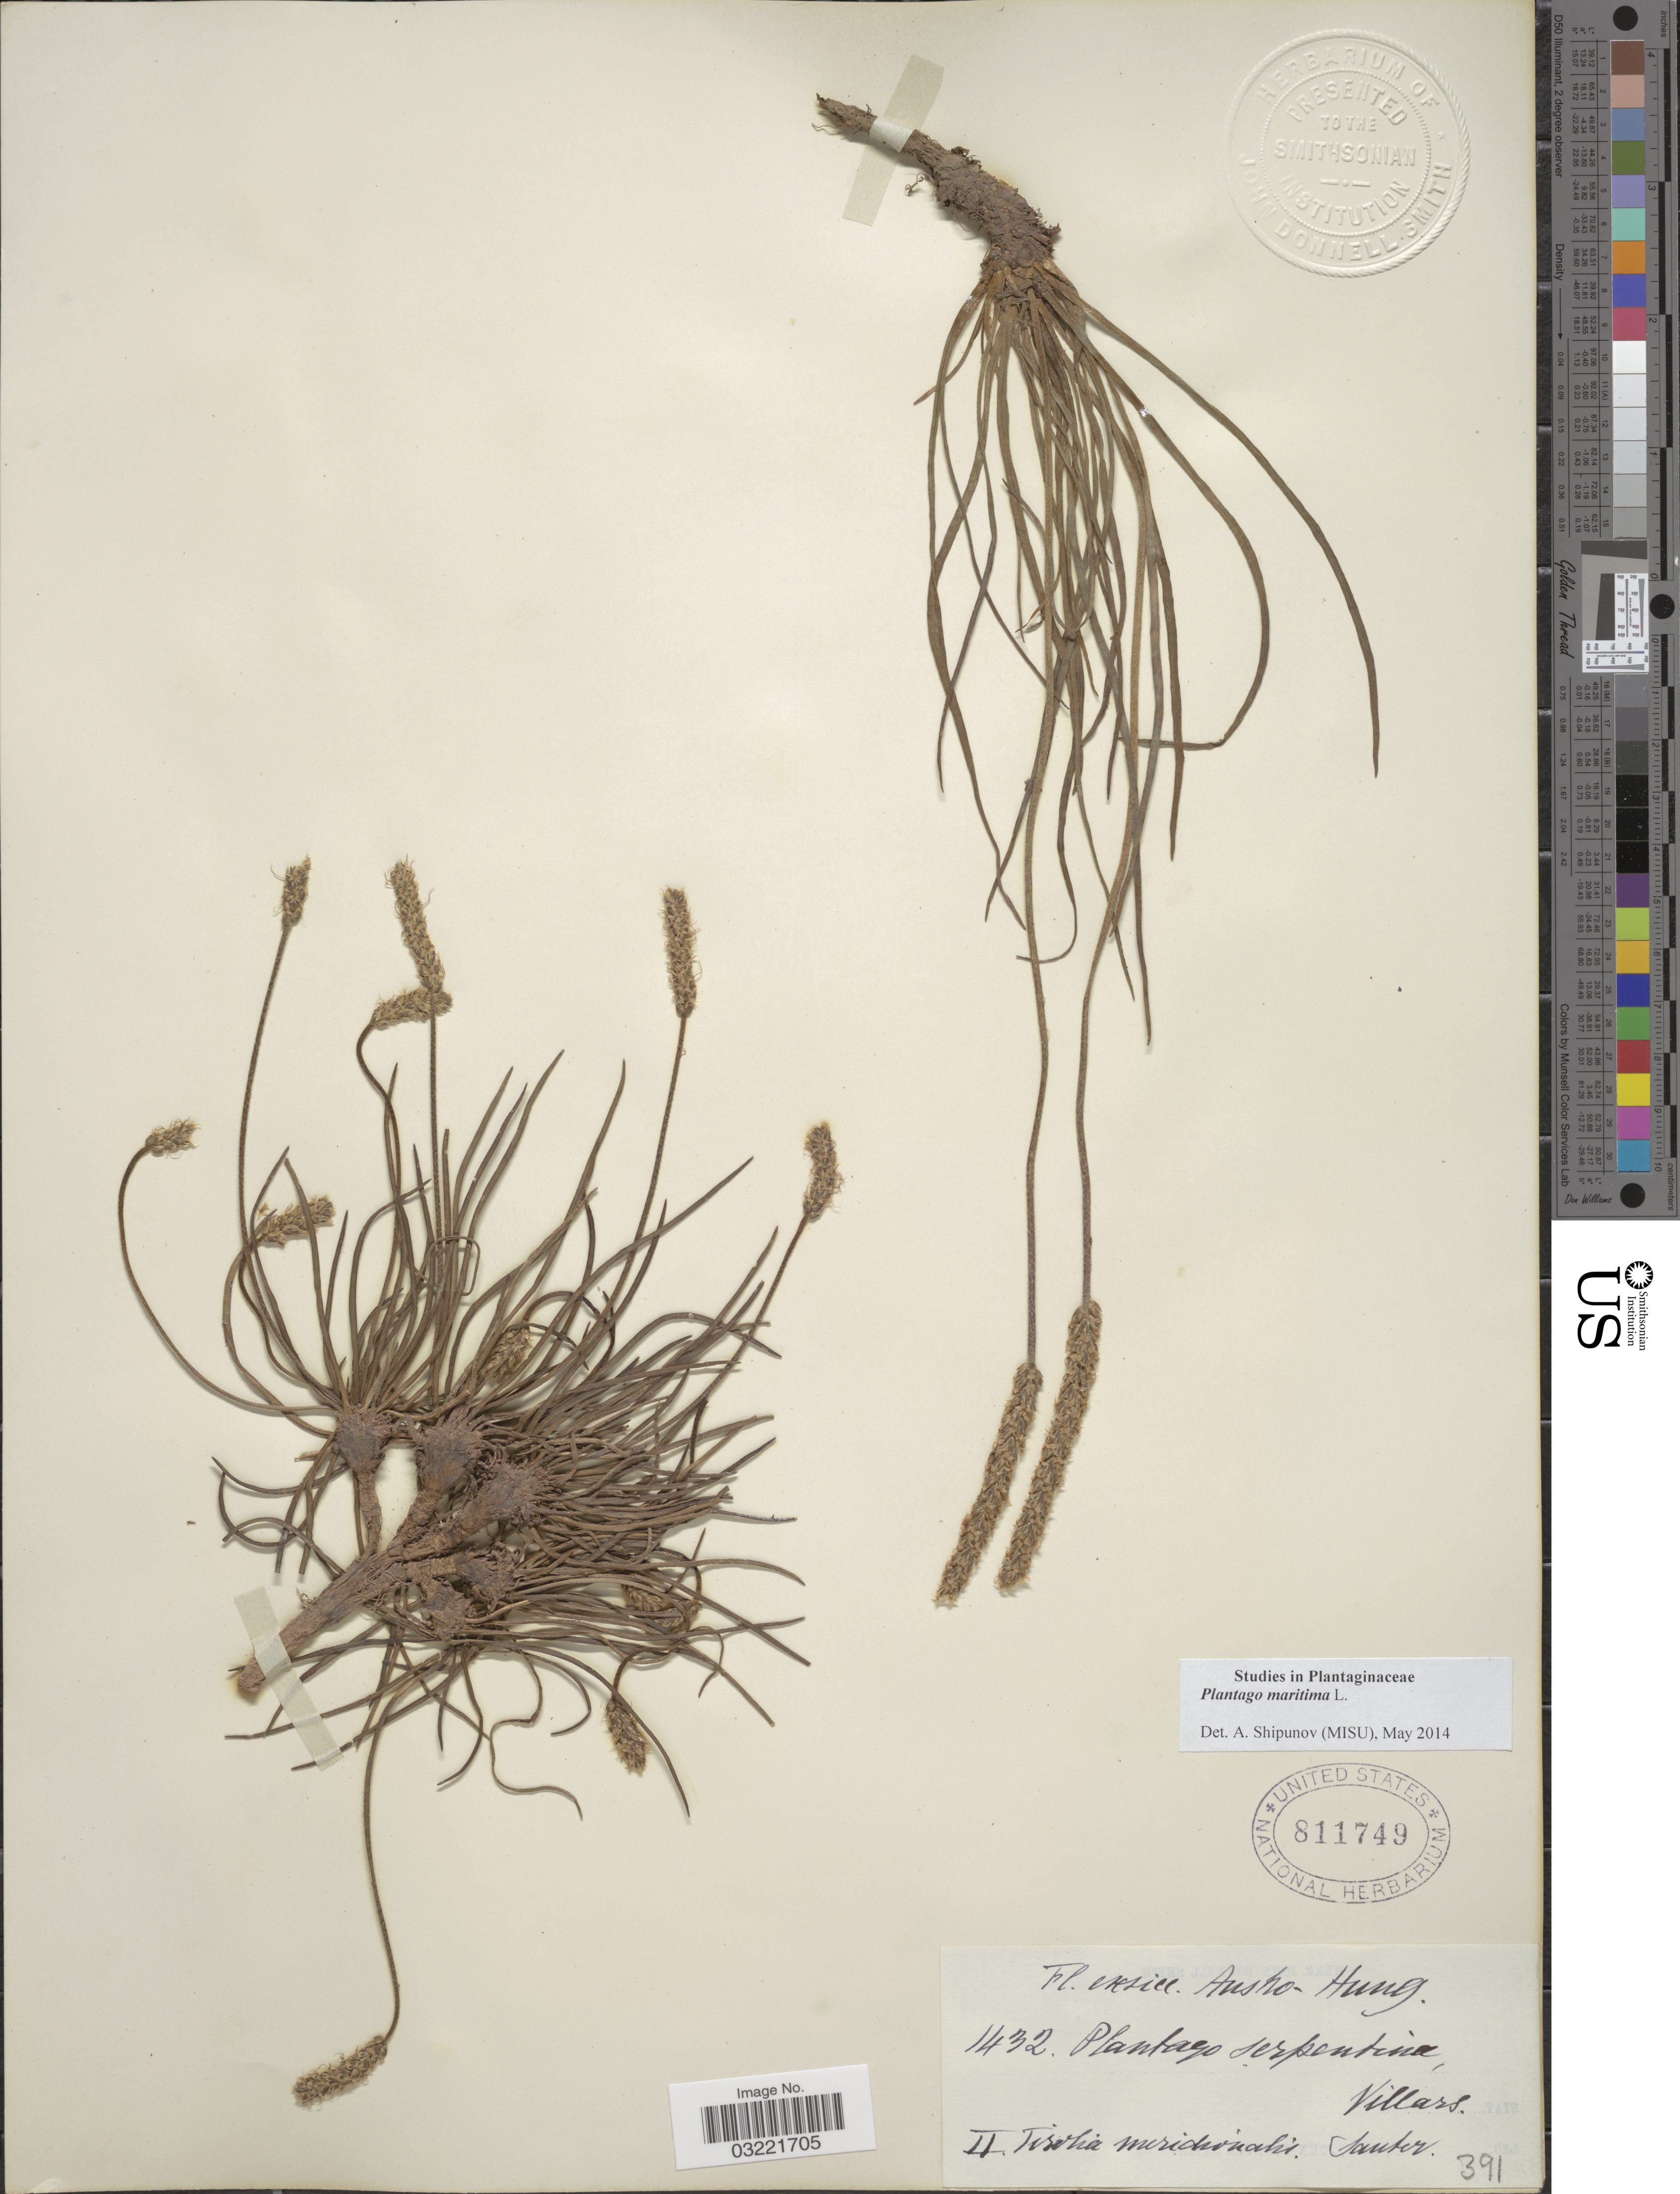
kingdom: Plantae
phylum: Tracheophyta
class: Magnoliopsida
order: Lamiales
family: Plantaginaceae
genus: Plantago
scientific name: Plantago maritima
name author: L.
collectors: -. Sauter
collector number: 1432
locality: Tirolia meridionalis.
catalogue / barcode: US 811749